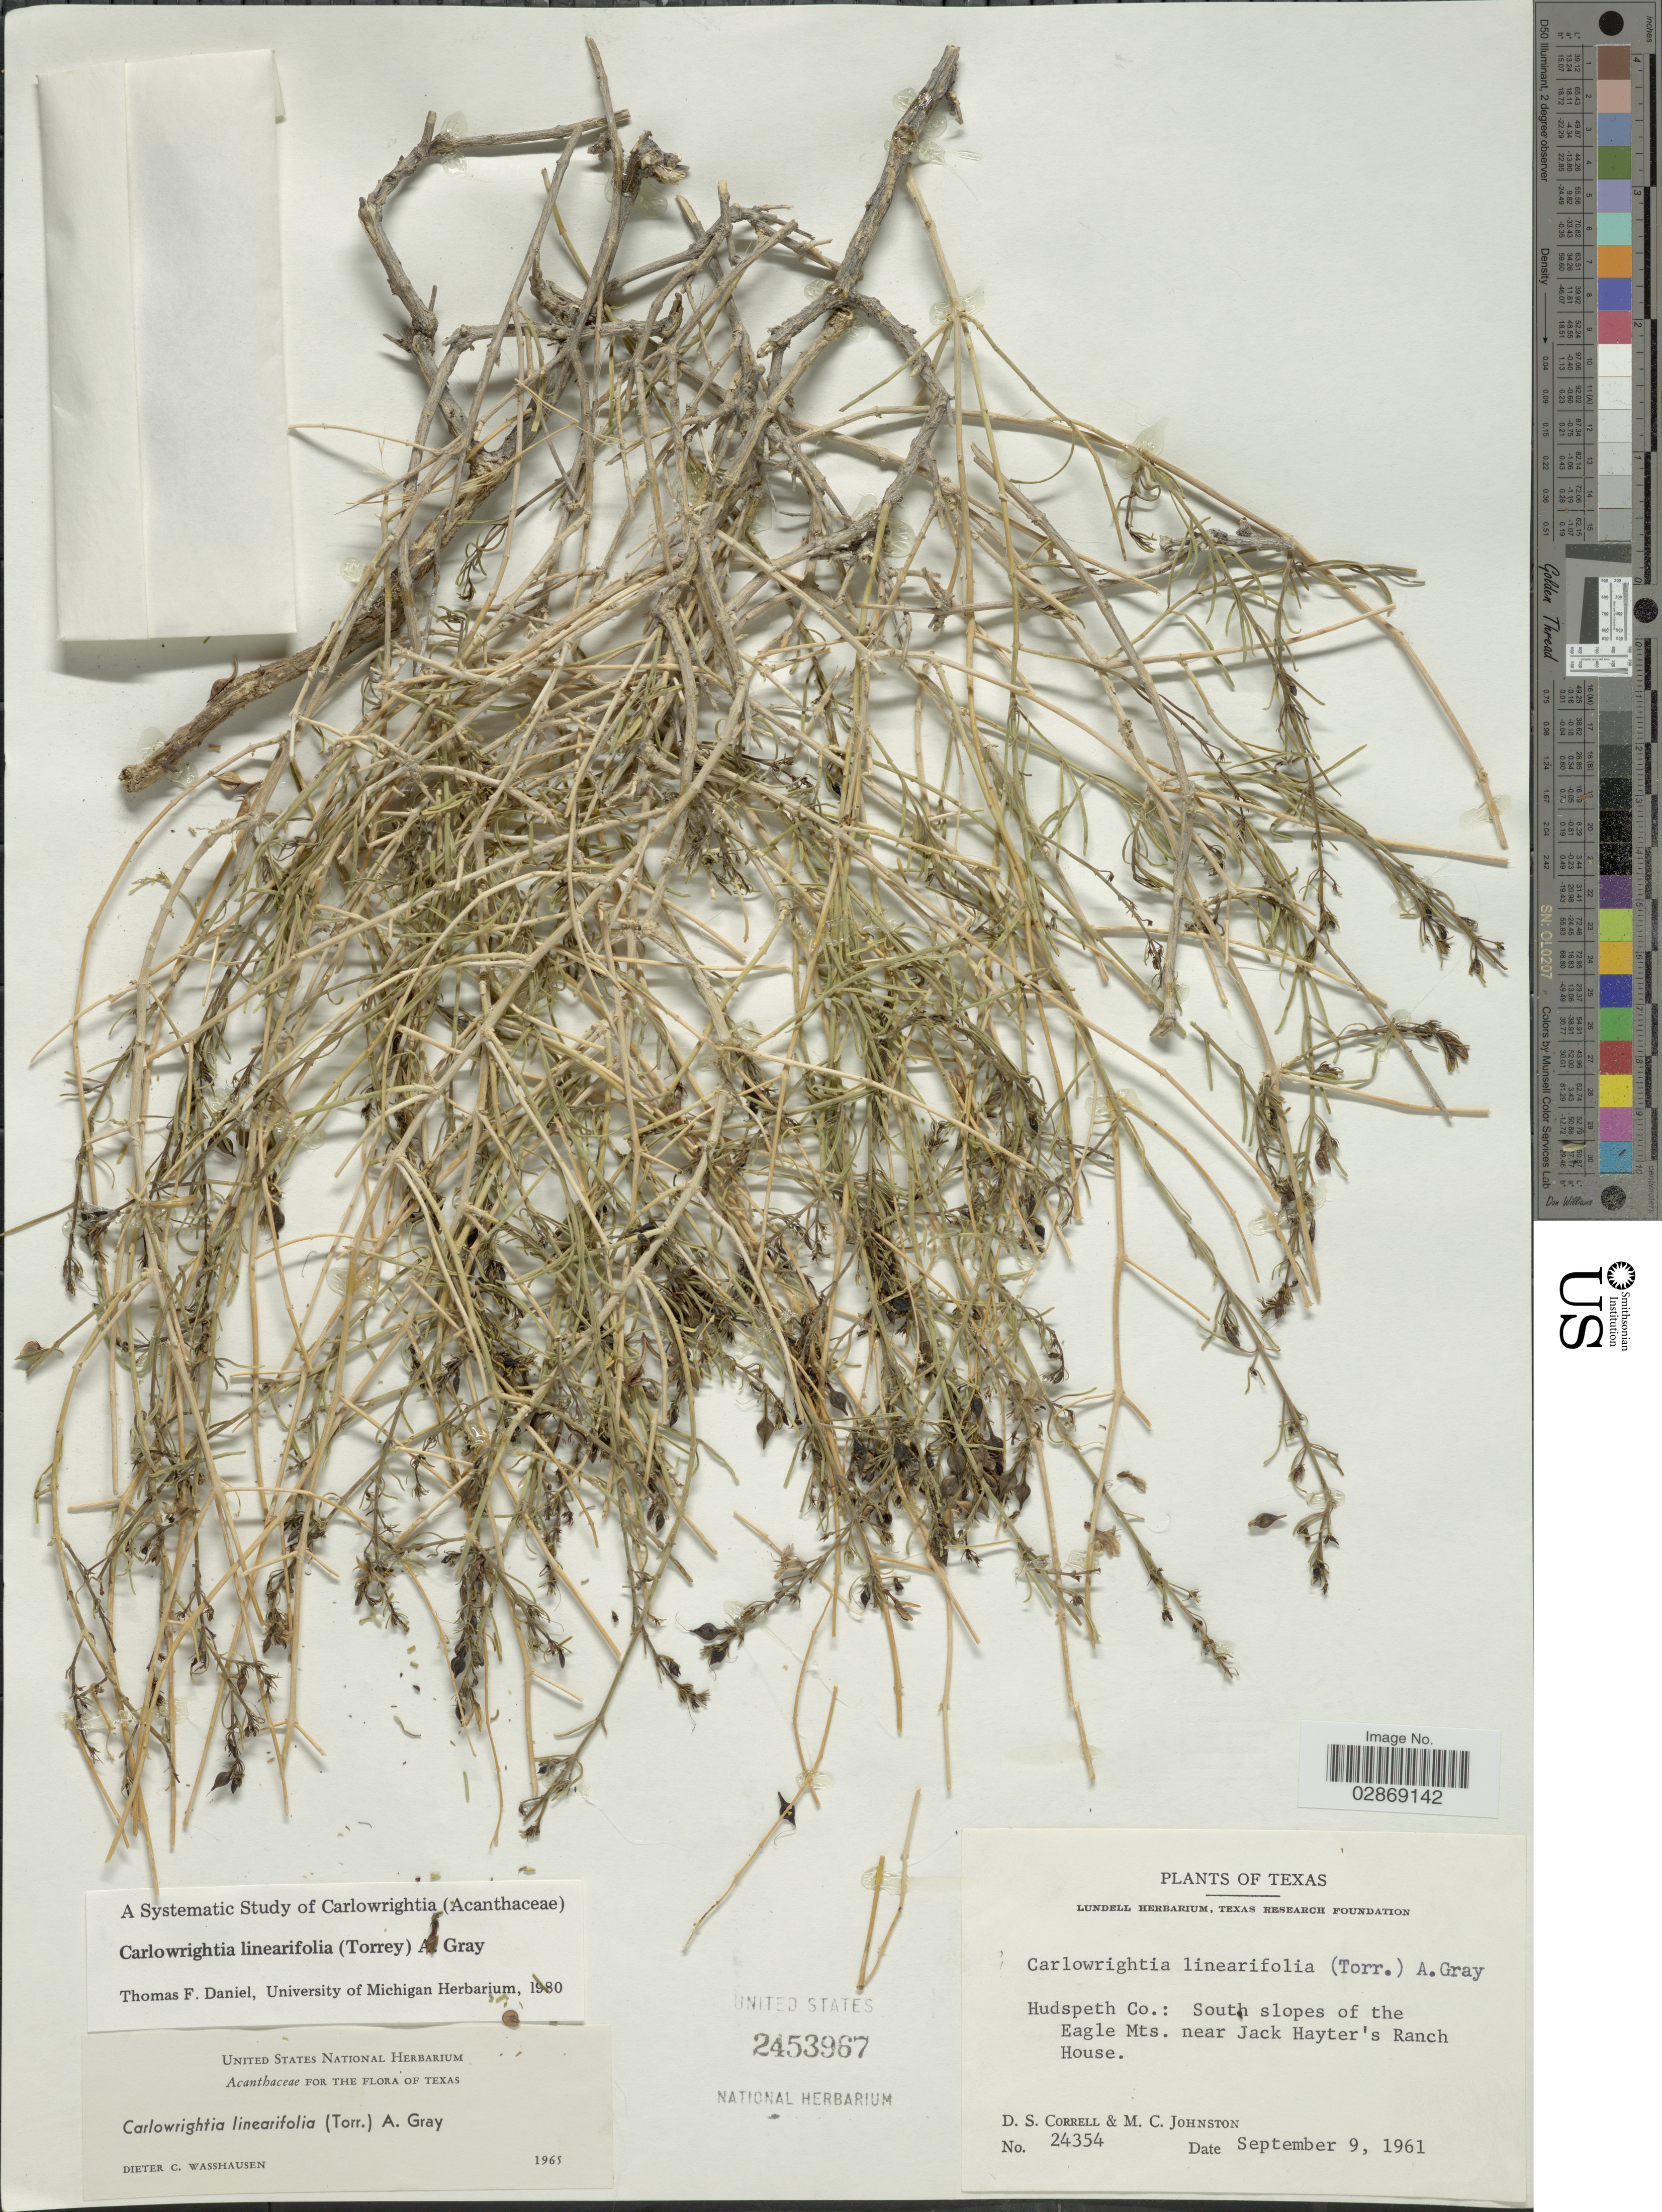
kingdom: Plantae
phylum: Tracheophyta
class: Magnoliopsida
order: Lamiales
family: Acanthaceae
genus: Carlowrightia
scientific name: Carlowrightia linearifolia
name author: (Torr.) A. Gray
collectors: D. S. Correll & M. Johnston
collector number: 24354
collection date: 1961-09-09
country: United States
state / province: Texas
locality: Hudspeth Co.: South slopes of the Eagle Mts., near Jack Hayter's Ranch House.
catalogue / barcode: US 2453967